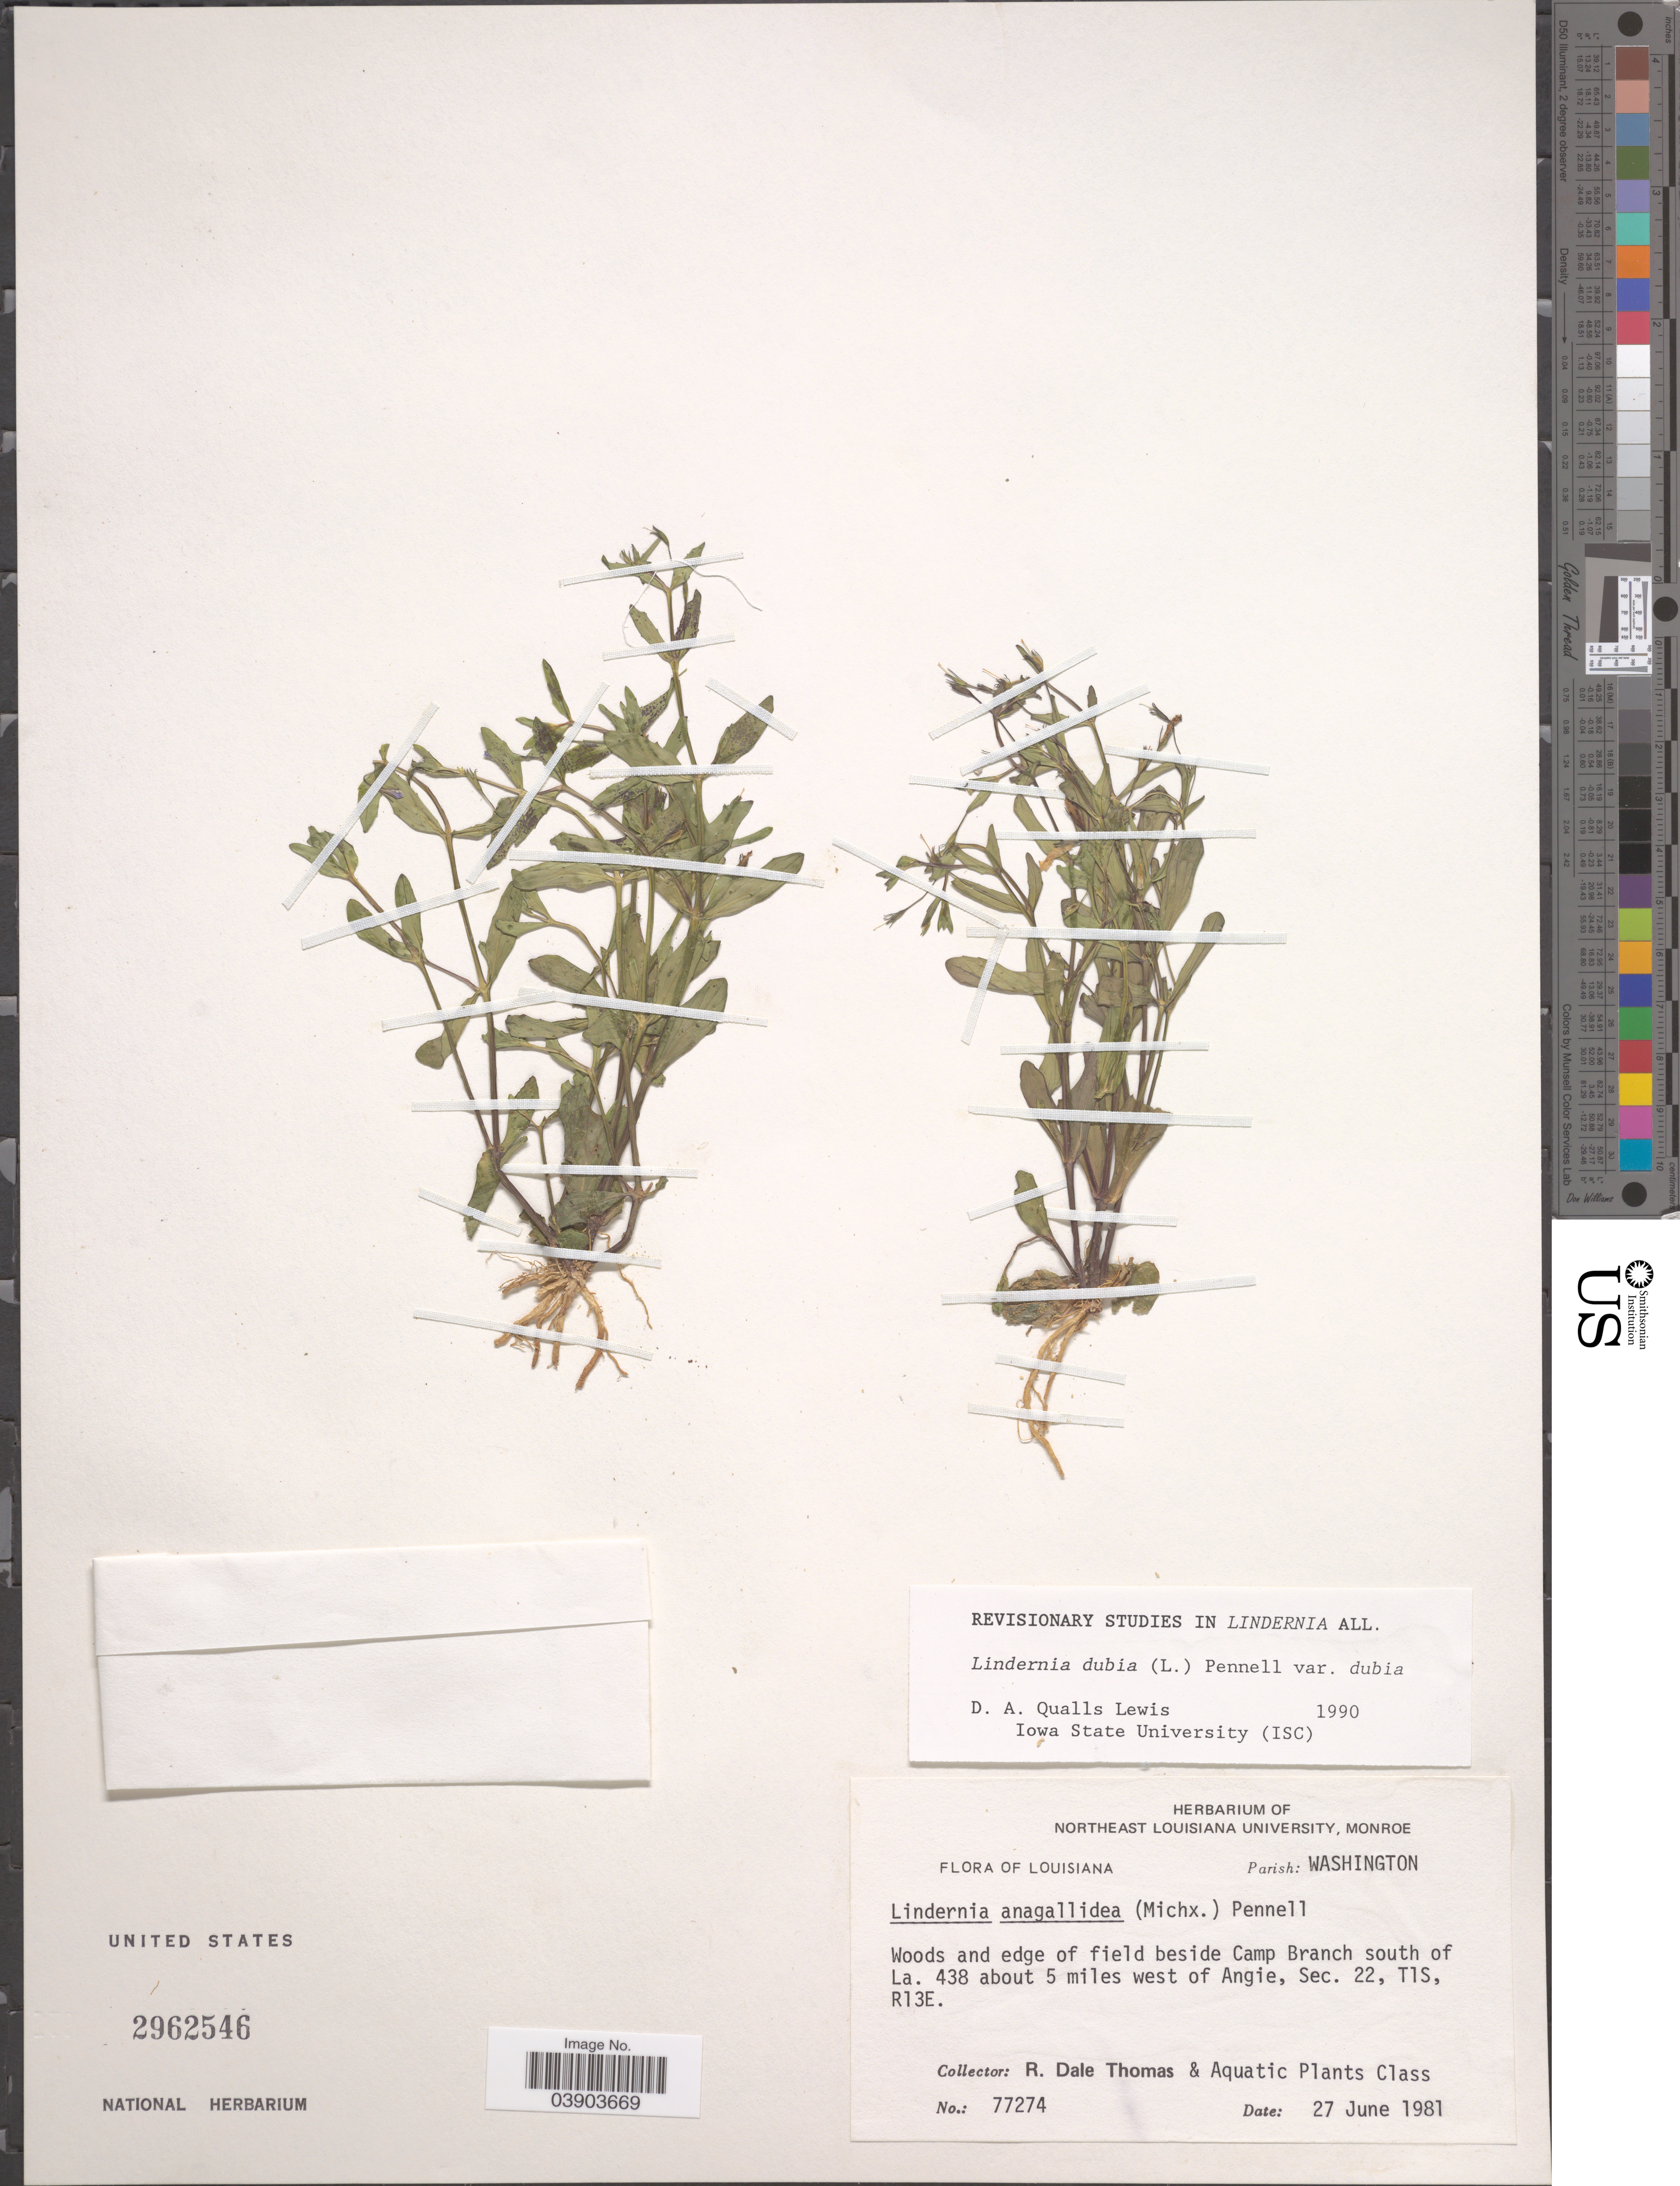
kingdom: Plantae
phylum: Tracheophyta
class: Magnoliopsida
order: Lamiales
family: Linderniaceae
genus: Lindernia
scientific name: Lindernia dubia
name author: (L.) Pennell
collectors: R. Thomas & Aquatic Plants Class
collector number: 77274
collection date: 1981-06-27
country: United States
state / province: Louisiana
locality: Parish: Washington. Beside Camp Branch south of La. 438 about 5 miles west of Angie, Sec. 22, T1S, R13E.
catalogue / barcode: US 2962546